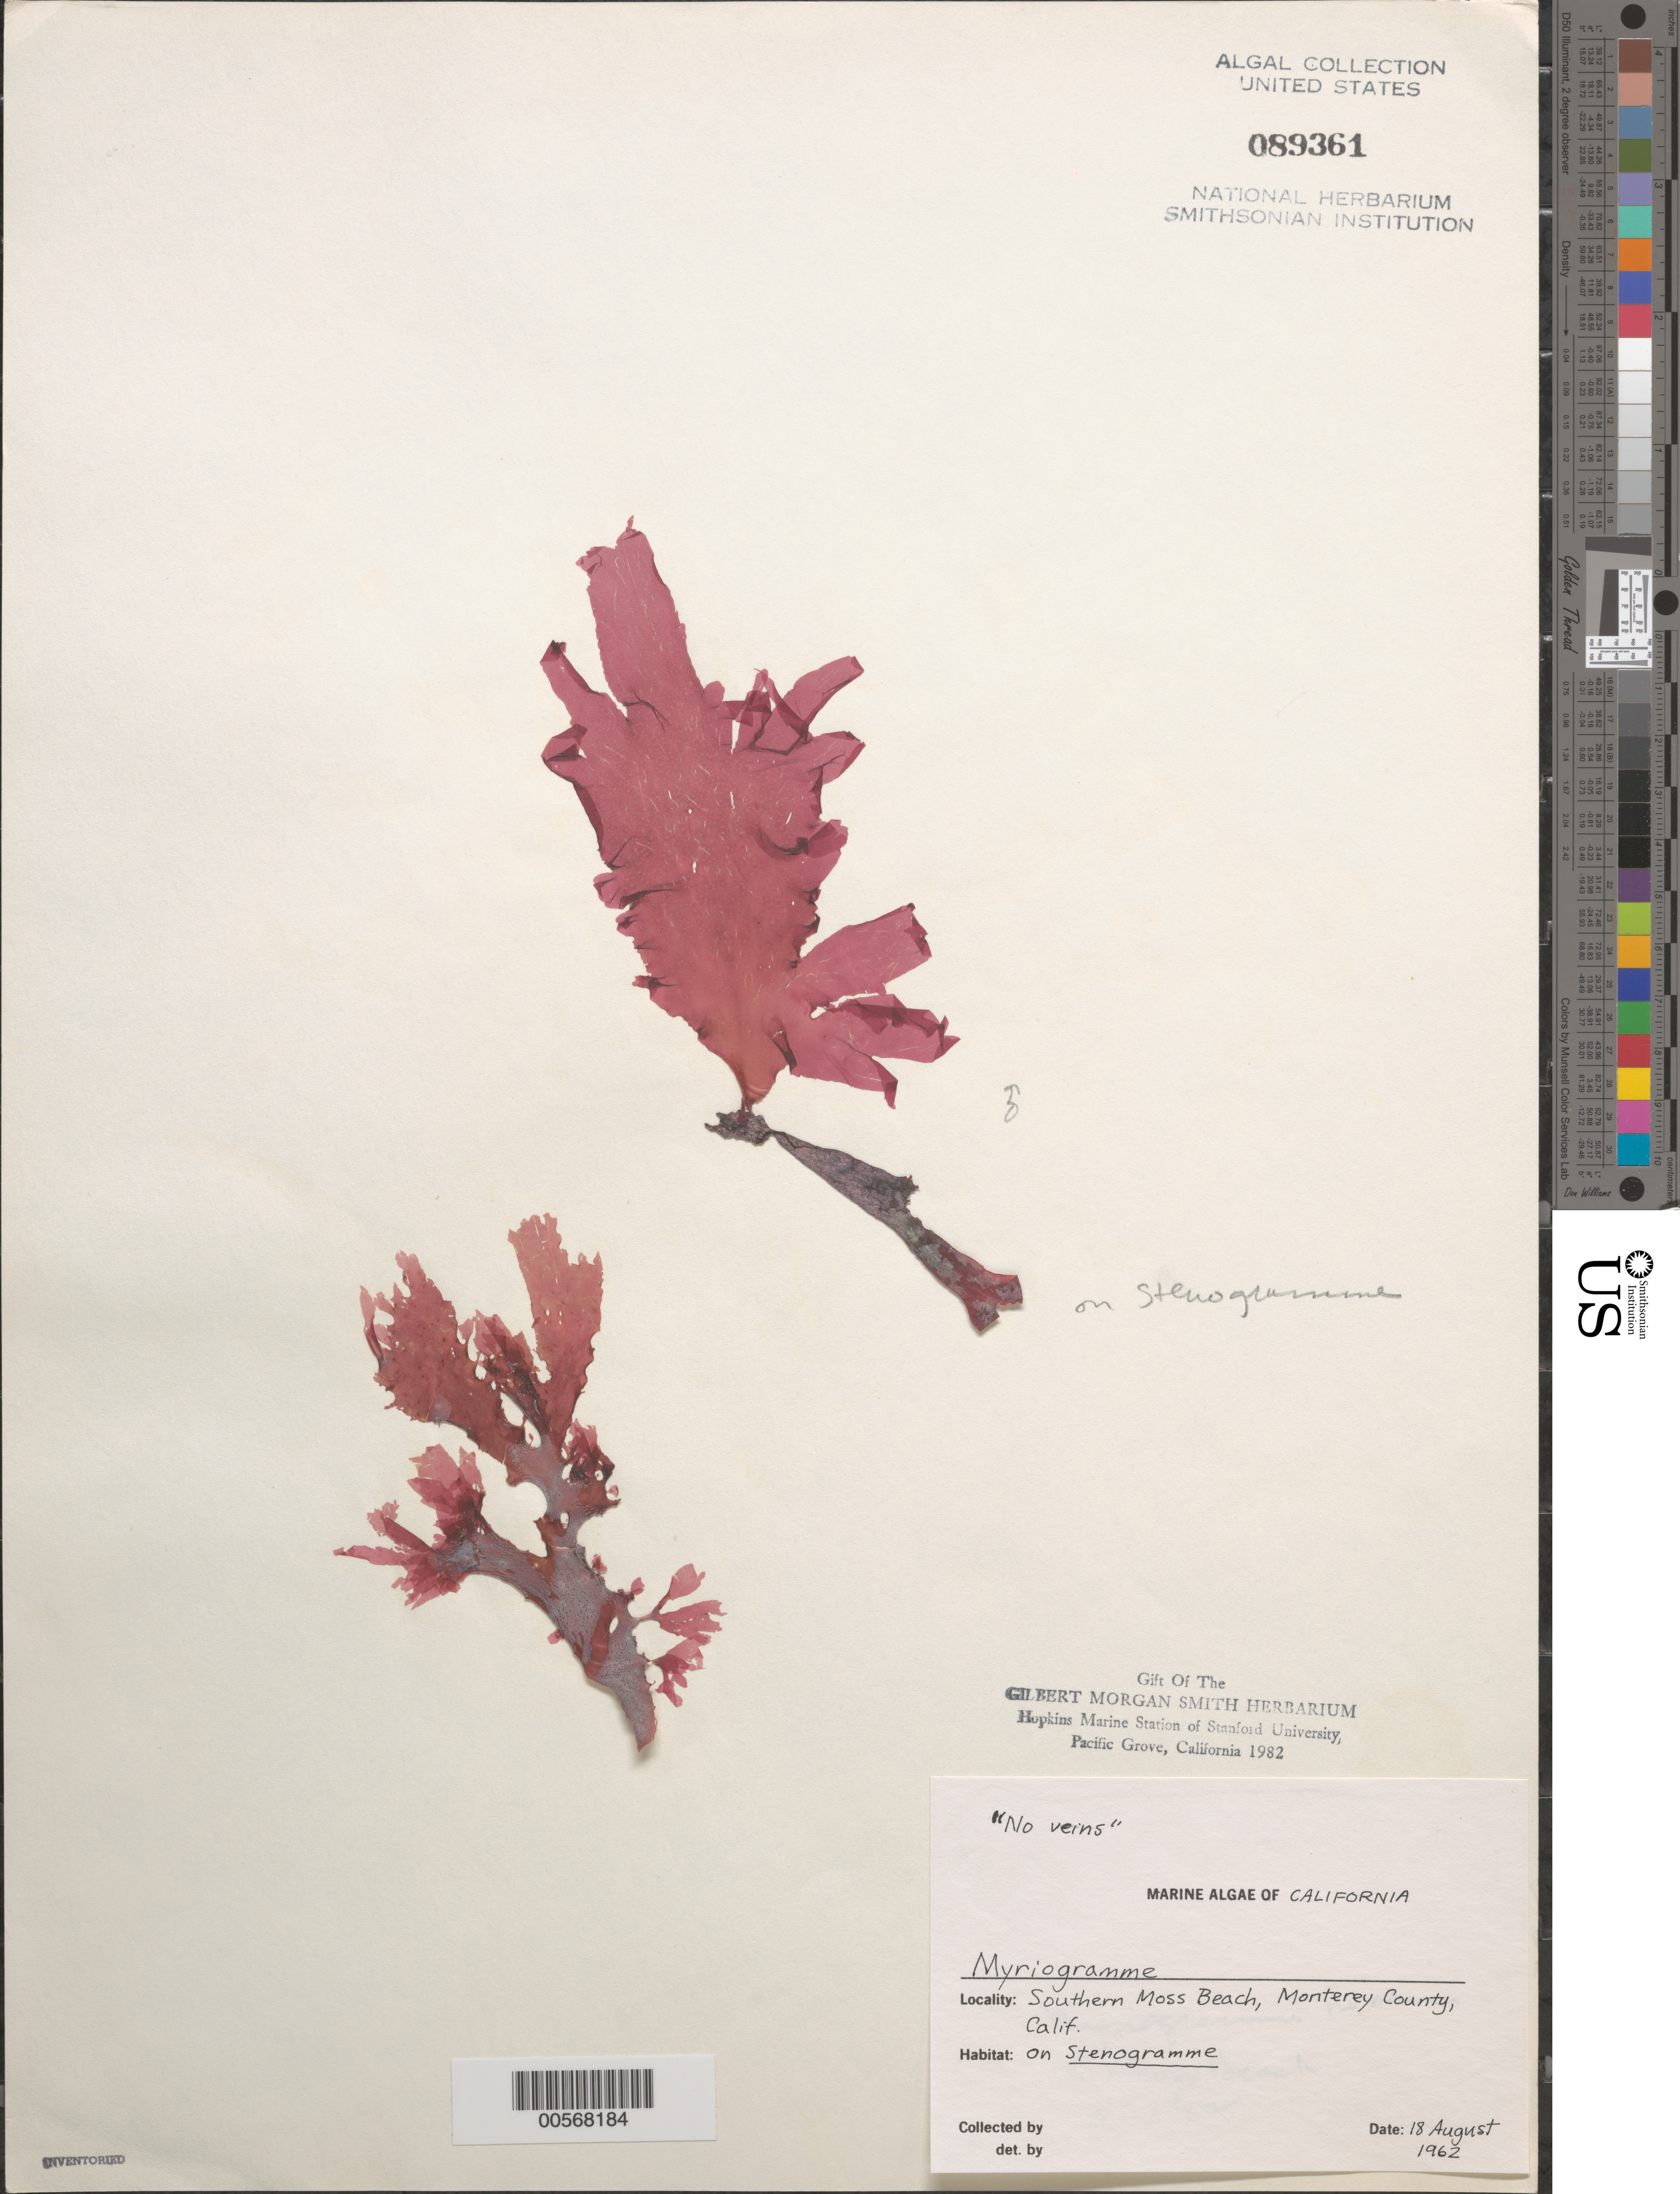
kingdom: Plantae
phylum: Rhodophyta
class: Florideophyceae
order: Ceramiales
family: Delesseriaceae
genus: Myriogramme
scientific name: Myriogramme sp.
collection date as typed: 18 Aug 1962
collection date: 1962-08-18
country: United States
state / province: California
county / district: Monterey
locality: Moss Beach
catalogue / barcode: US 89361